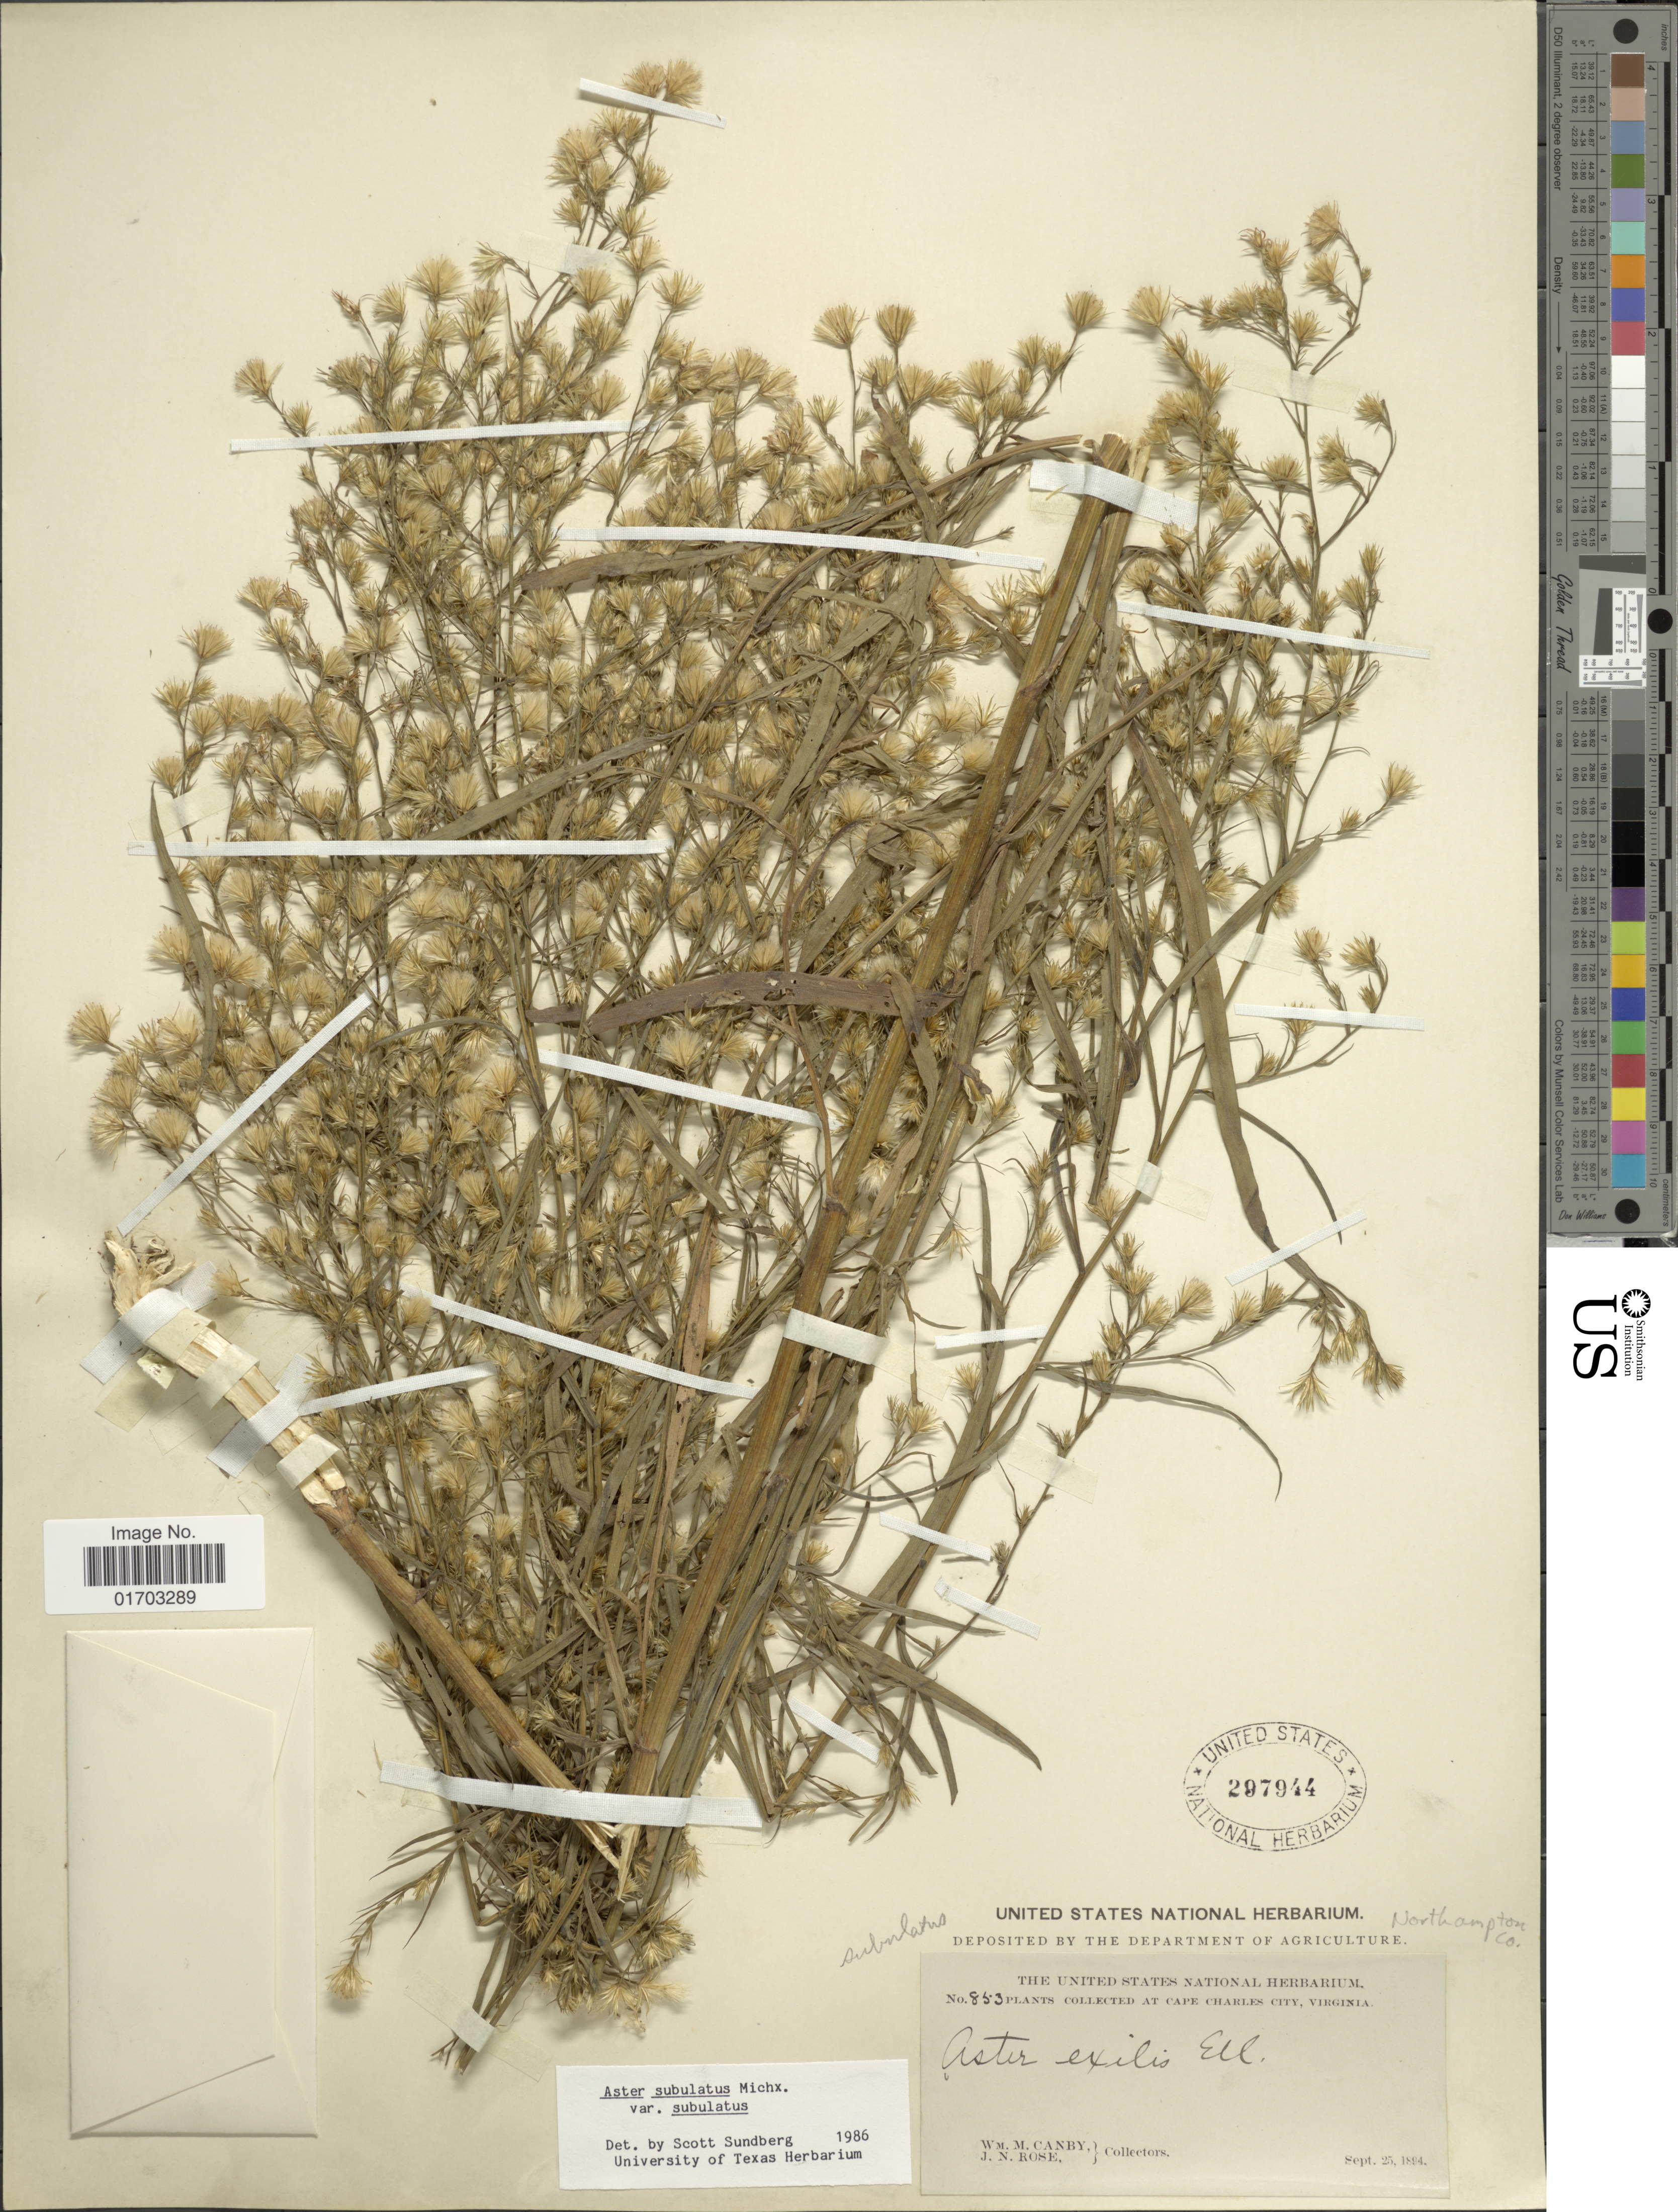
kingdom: Plantae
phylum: Tracheophyta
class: Magnoliopsida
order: Asterales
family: Asteraceae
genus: Symphyotrichum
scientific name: Symphyotrichum subulatum var. subulatum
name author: (Michx.) G.L. Nesom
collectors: W. M. Canby & J. N. Rose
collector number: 853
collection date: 1894-09-25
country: United States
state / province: Virginia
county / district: Northampton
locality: At Cape Charles City.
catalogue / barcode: US 297944